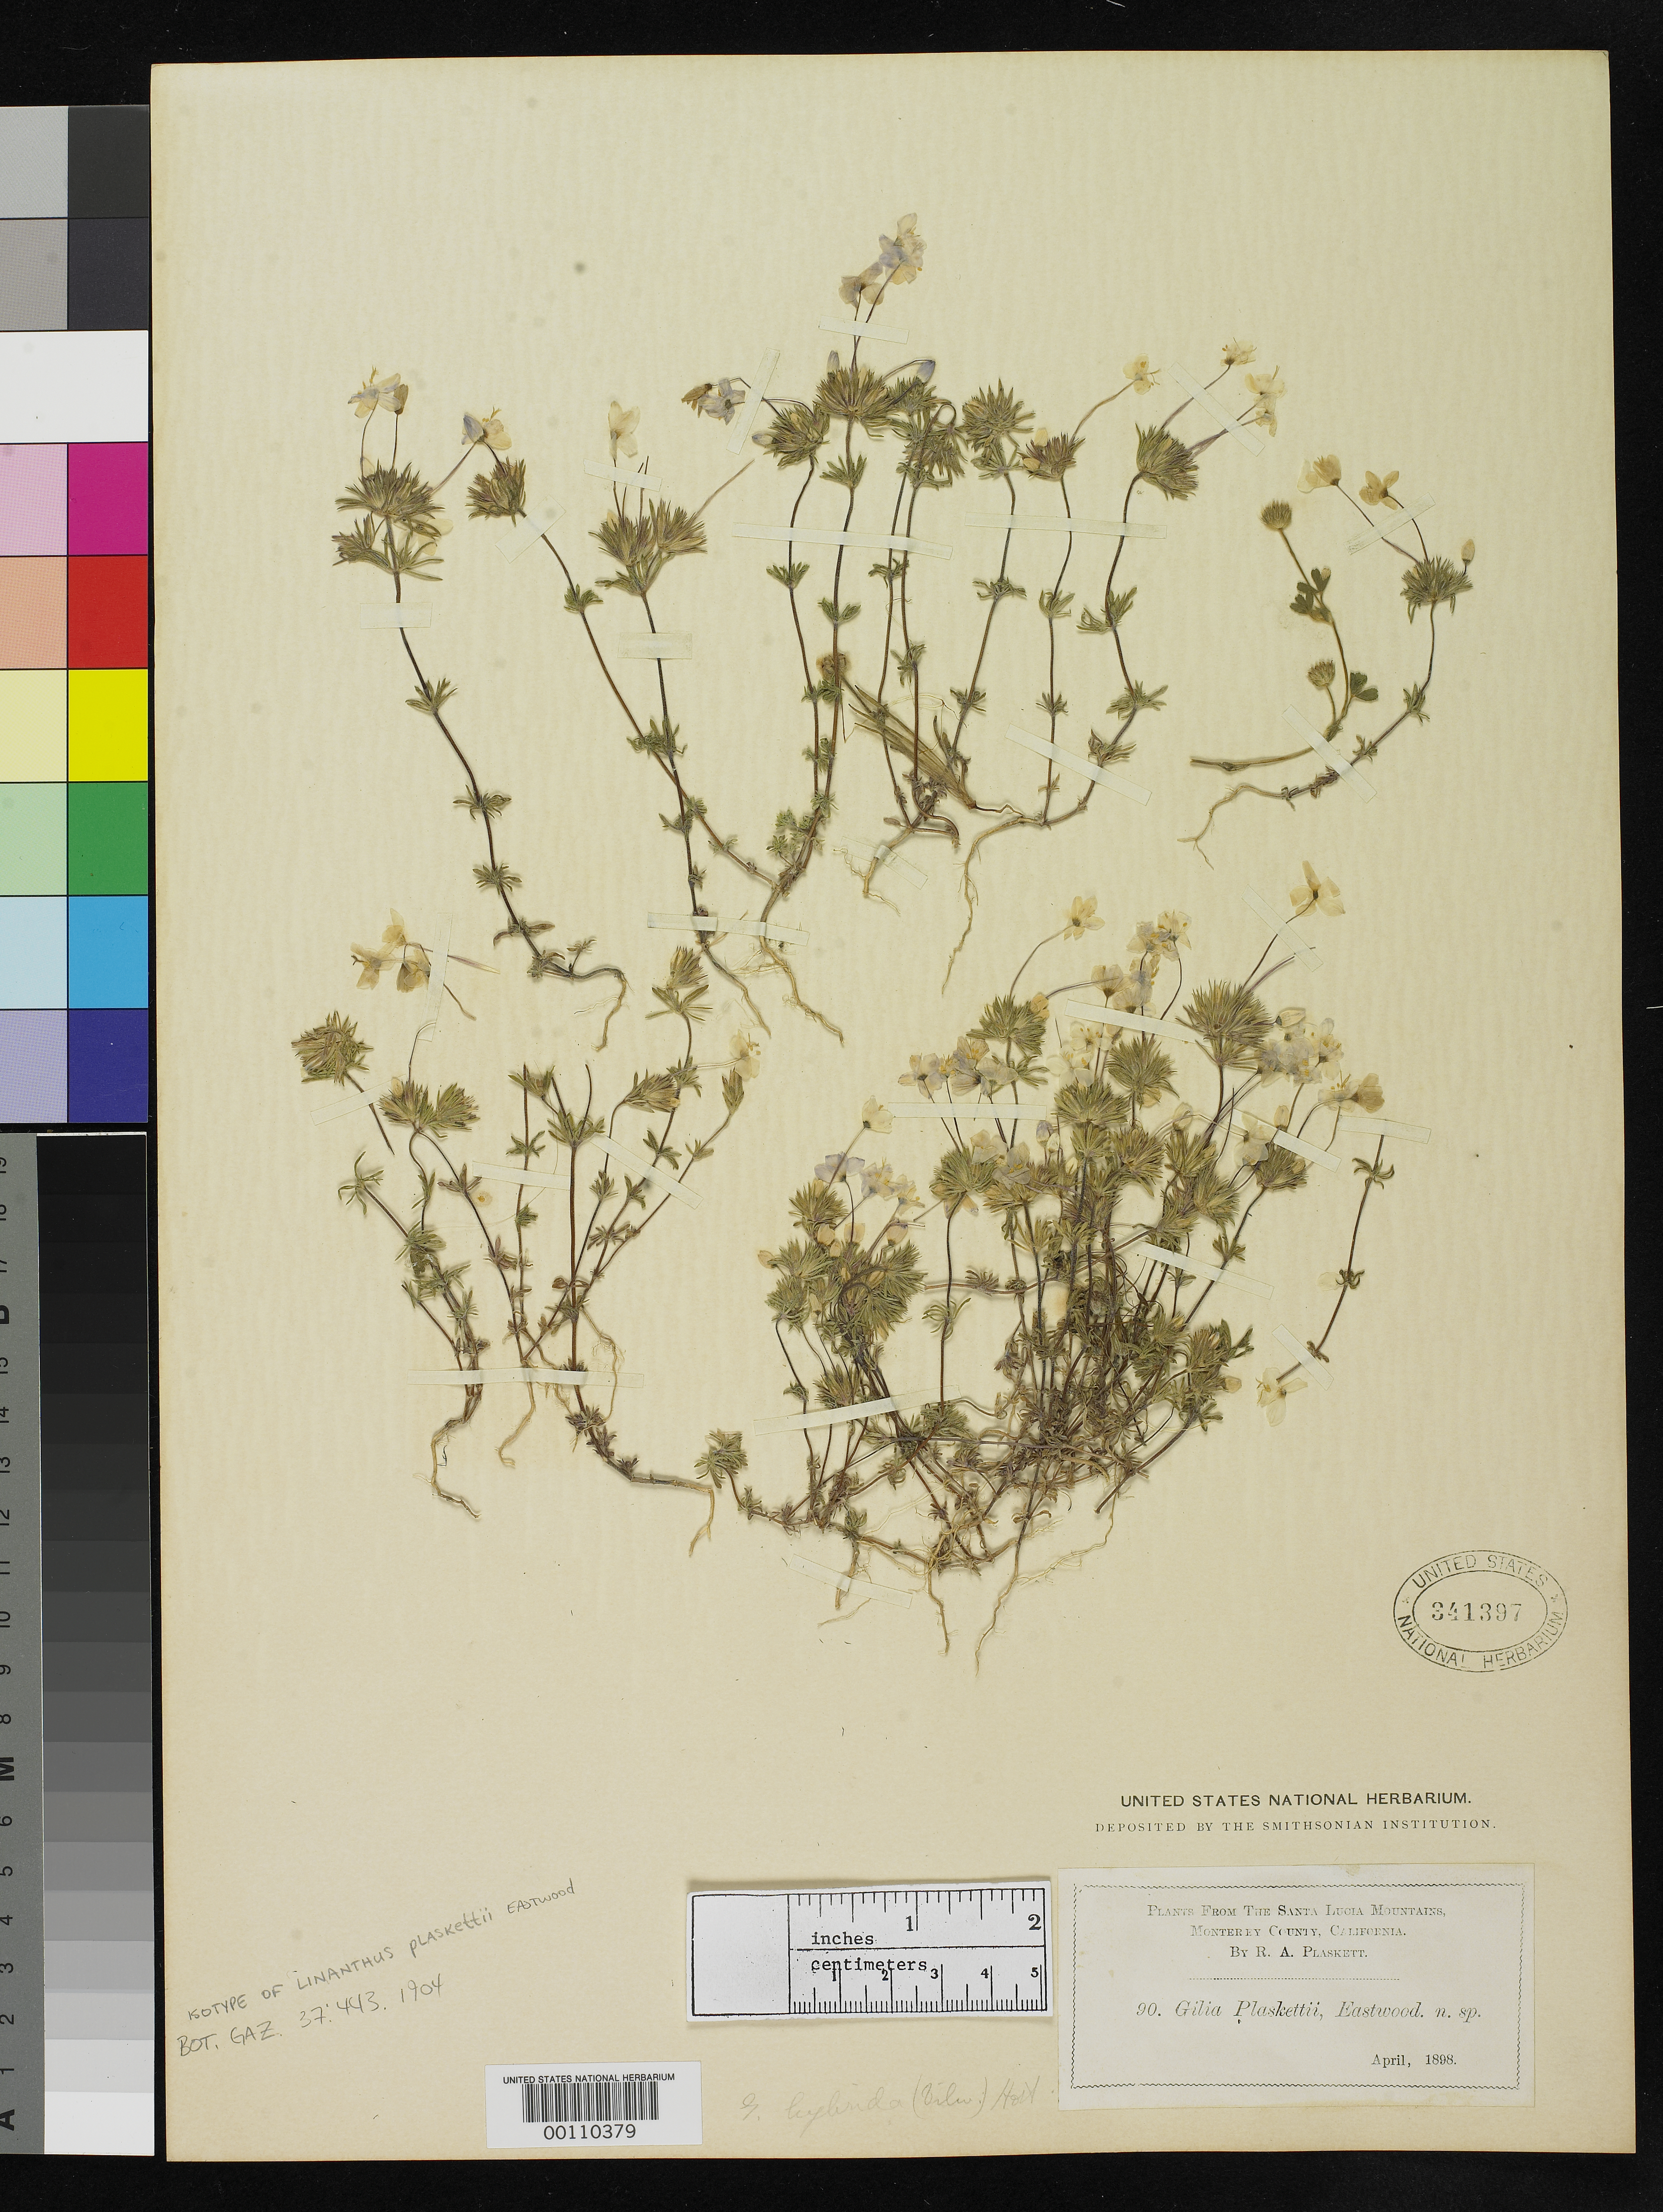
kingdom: Plantae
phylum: Tracheophyta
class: Magnoliopsida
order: Ericales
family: Polemoniaceae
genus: Linanthus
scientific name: Linanthus plaskettii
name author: Eastw.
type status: Isotype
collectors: R. Plaskett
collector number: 90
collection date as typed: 11 Apr 1898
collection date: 1898-04-11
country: United States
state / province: California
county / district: Monterey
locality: Santa Lucia Mts.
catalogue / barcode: US 341397